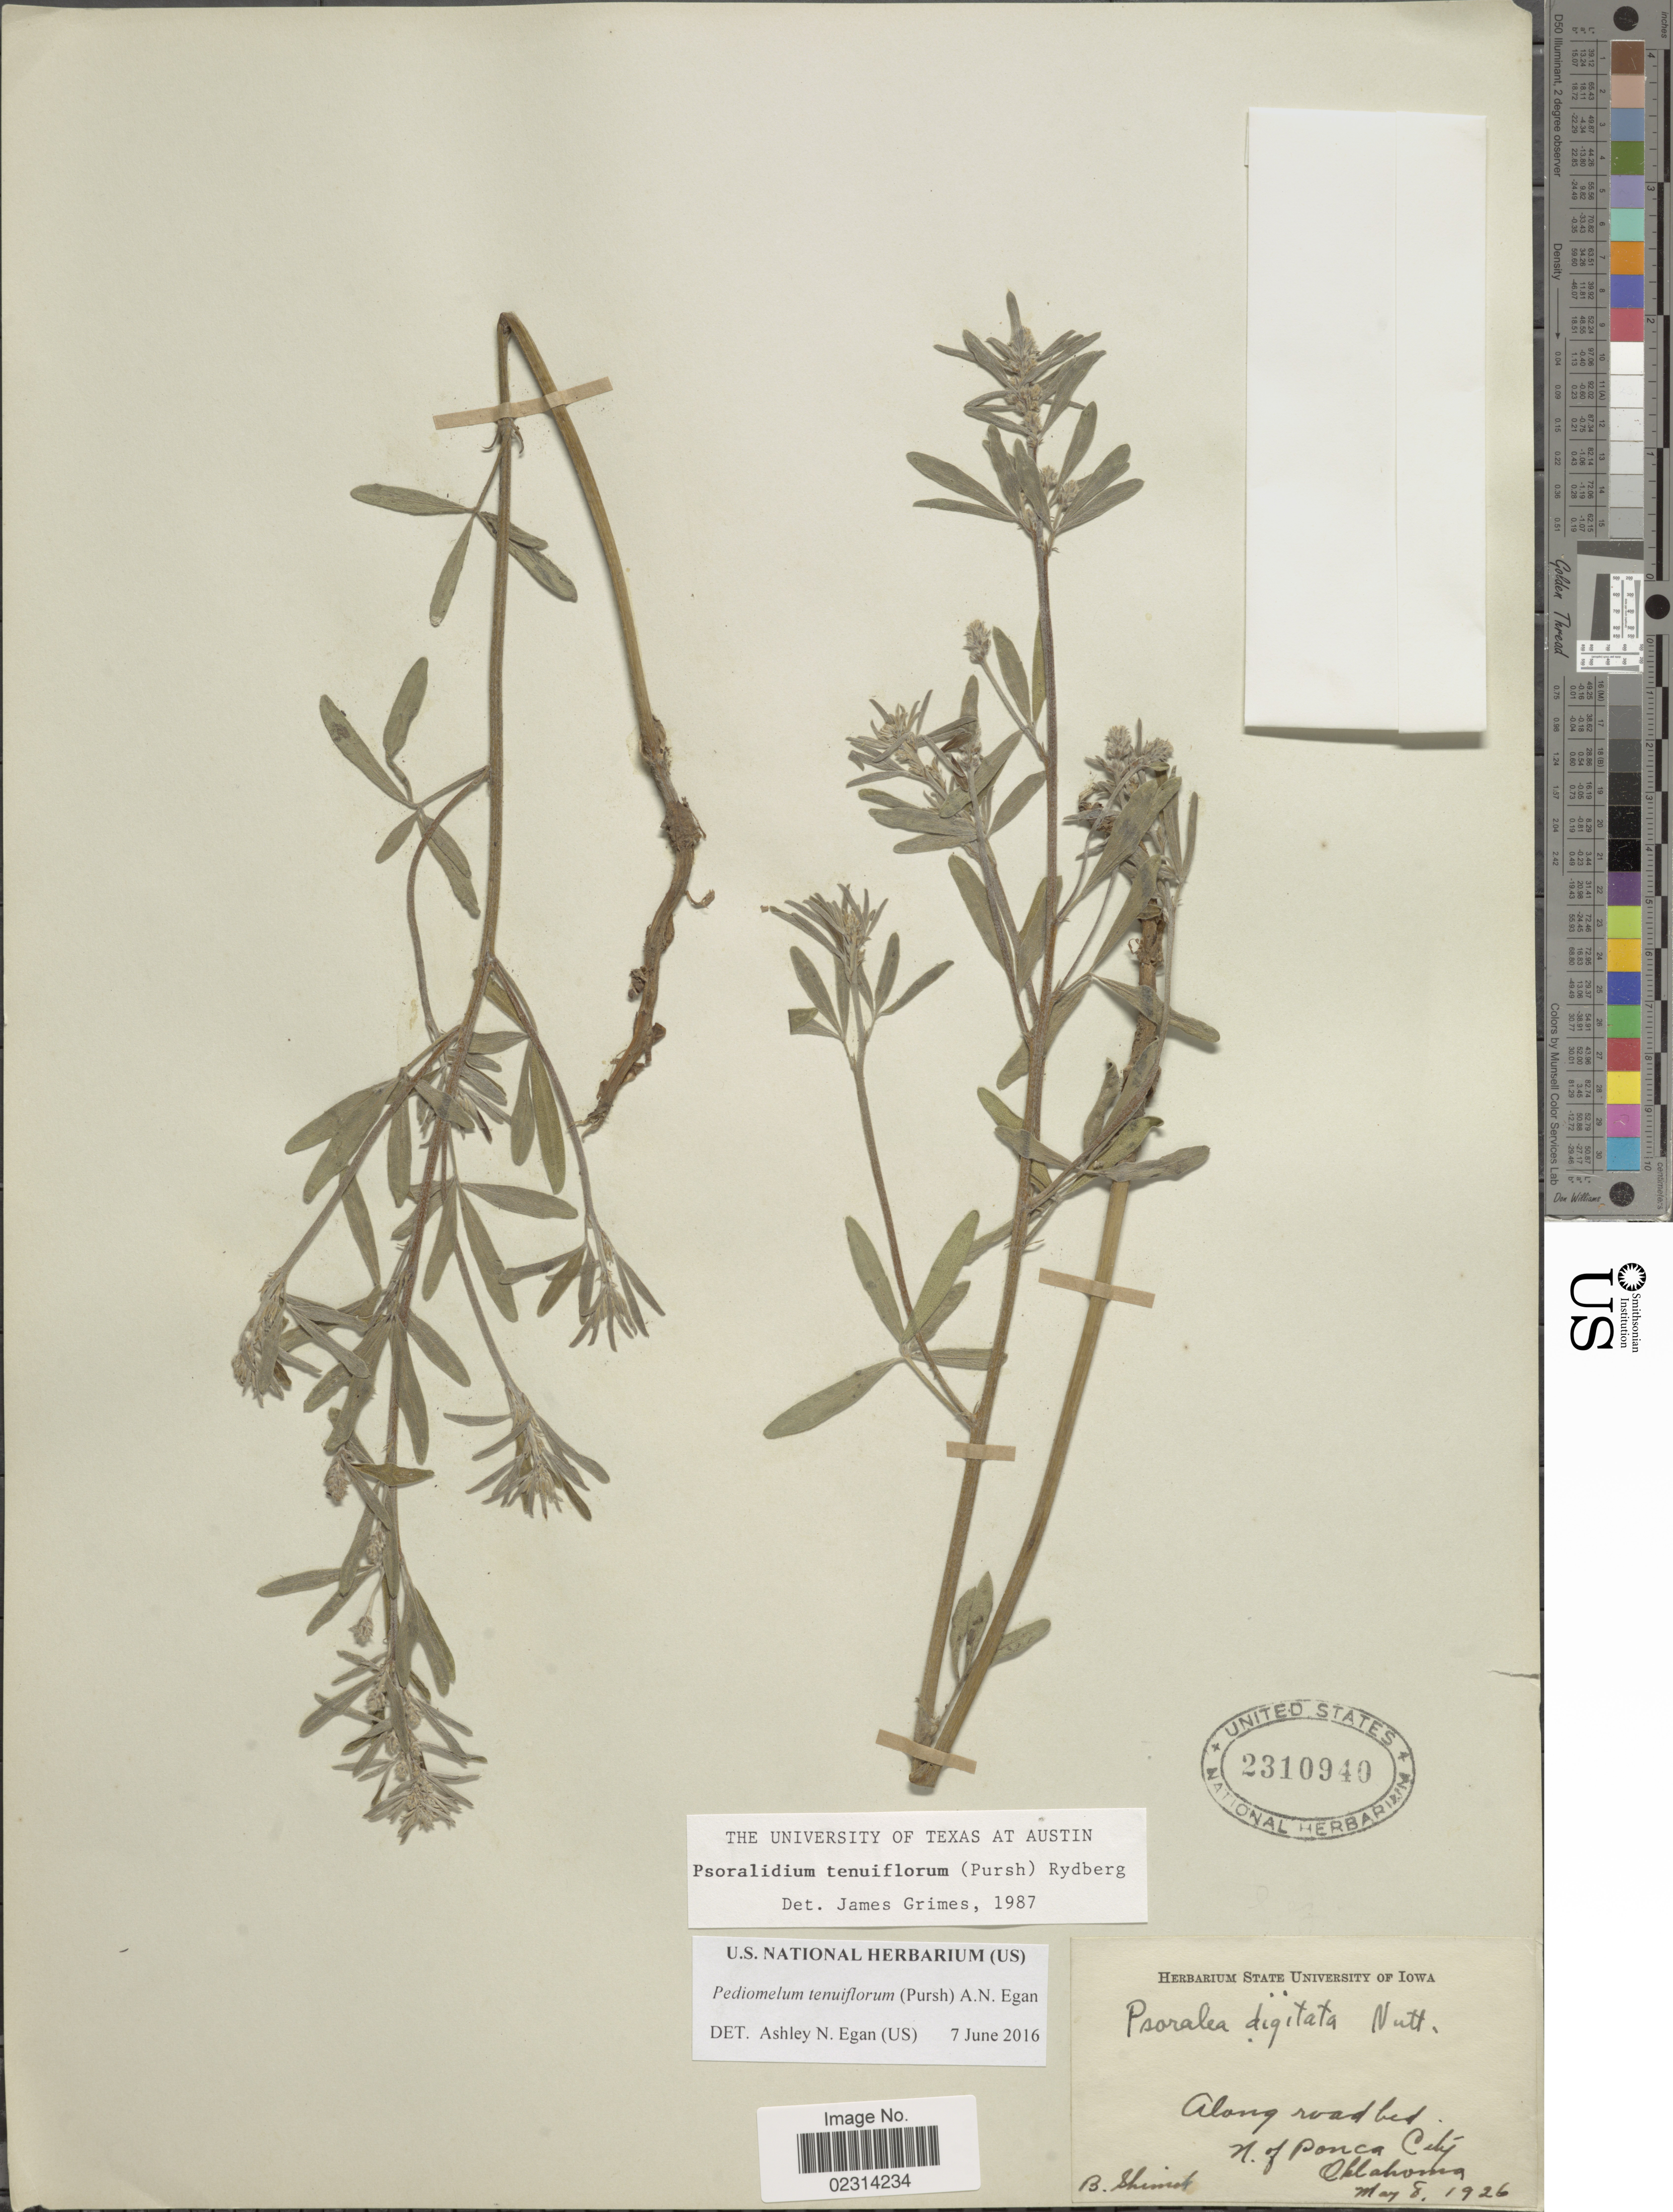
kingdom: Plantae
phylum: Tracheophyta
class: Magnoliopsida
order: Fabales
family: Fabaceae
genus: Psoralidium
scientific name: Psoralidium tenuiflorum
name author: (Pursh) Rydb.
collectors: B. Shimek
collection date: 1926-05-08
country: United States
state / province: Oklahoma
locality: N. of Ponca City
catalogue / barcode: US 2310940